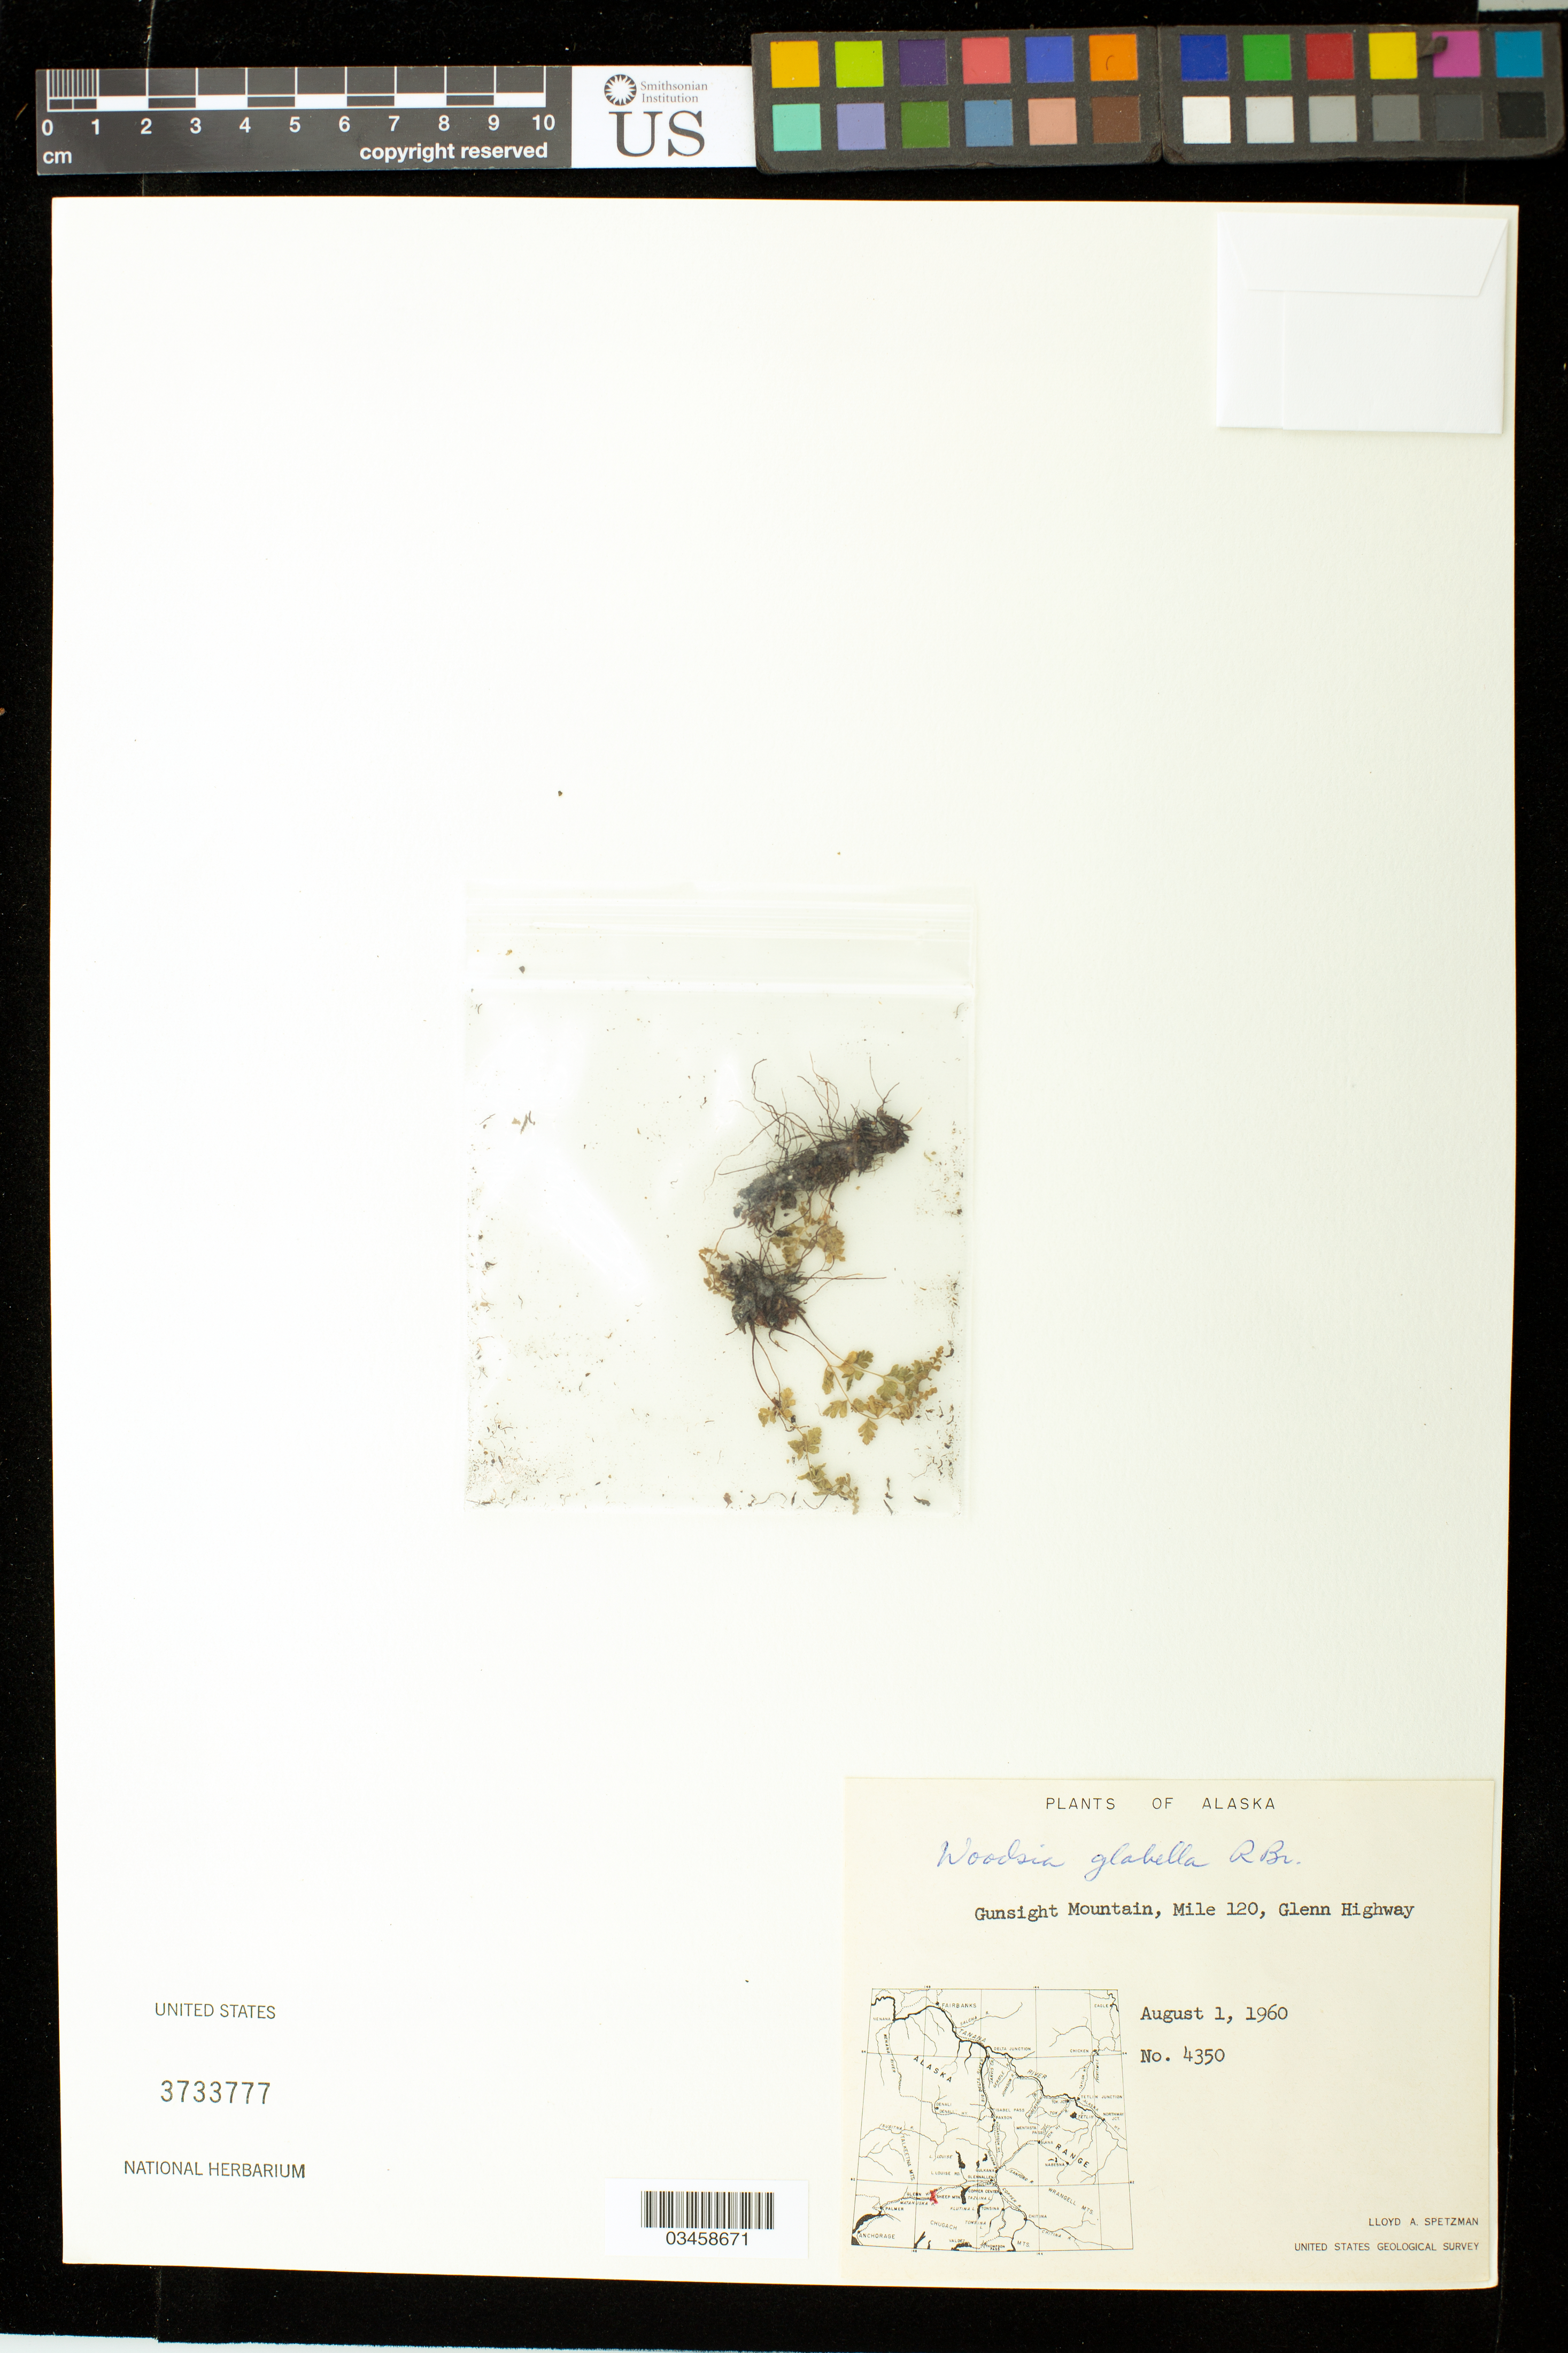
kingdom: Plantae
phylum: Tracheophyta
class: Polypodiopsida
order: Polypodiales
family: Woodsiaceae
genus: Woodsia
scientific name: Woodsia glabella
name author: R. Br.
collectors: L. Spetzman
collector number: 4350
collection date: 1960-08-01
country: United States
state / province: Alaska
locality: Gunsight Mountain, Mile 120, Glenn Highway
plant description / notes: OR # 231032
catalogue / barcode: US 3733777